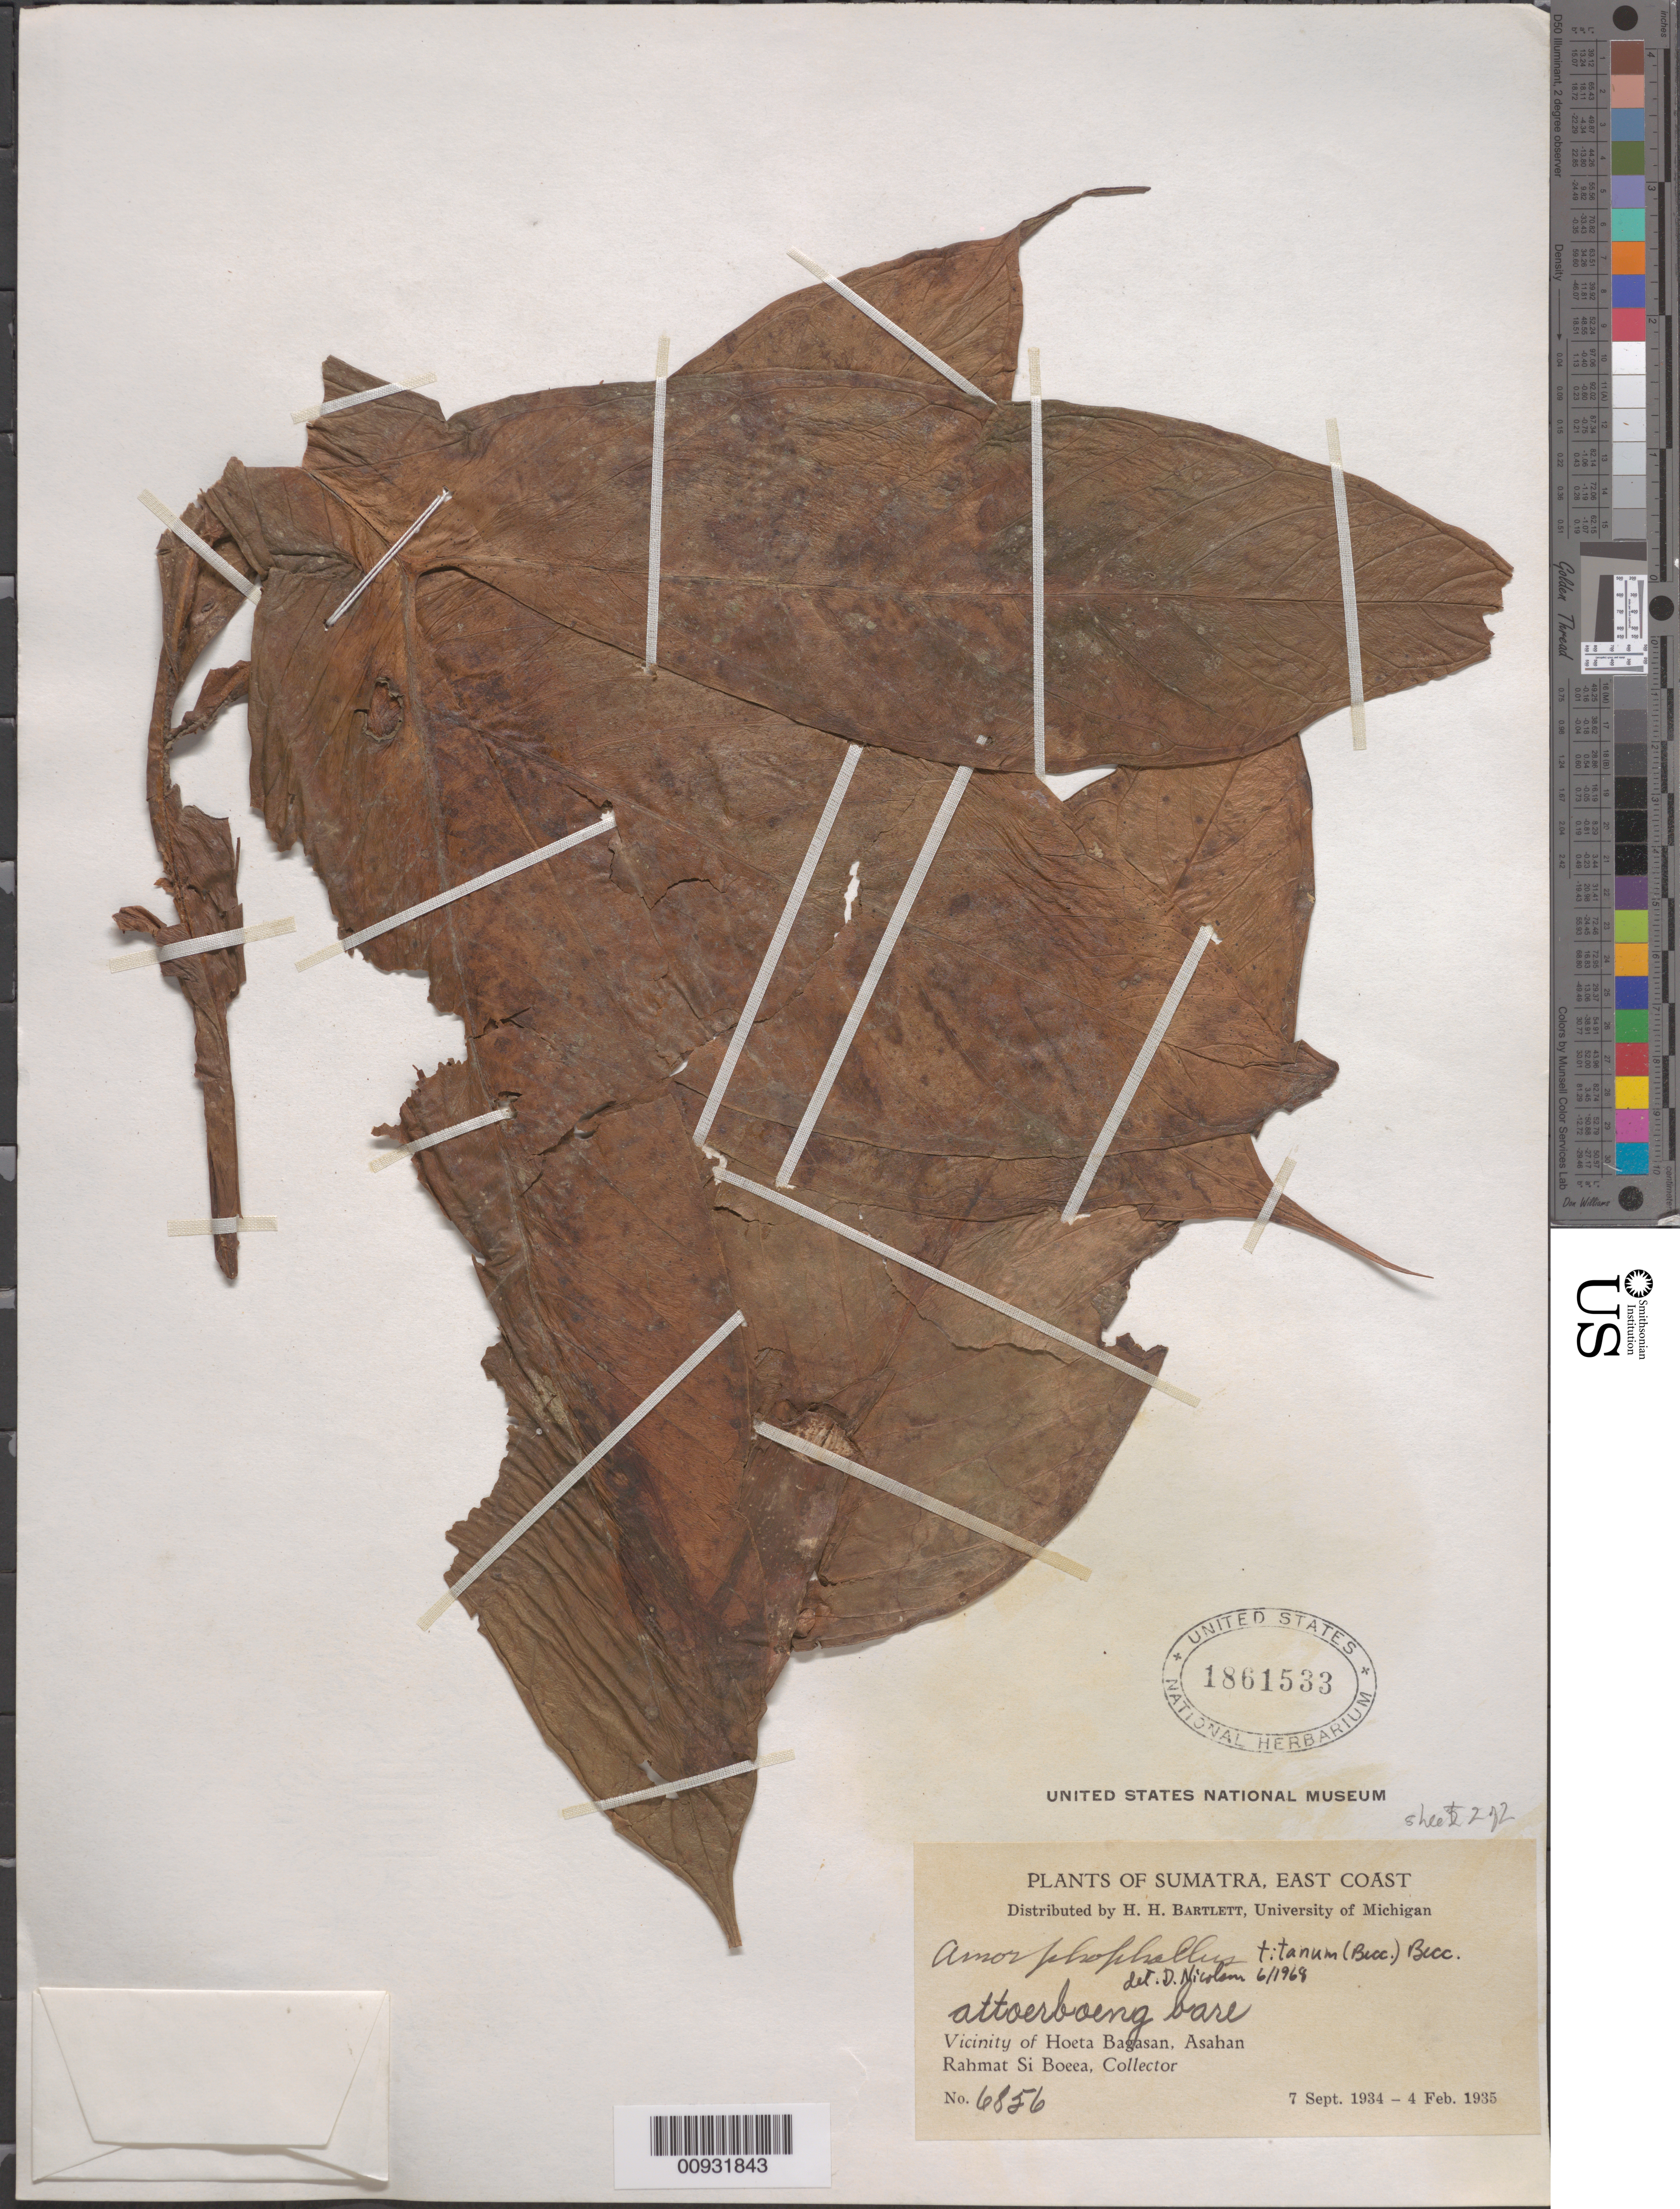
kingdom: Plantae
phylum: Tracheophyta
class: Liliopsida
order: Alismatales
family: Araceae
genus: Amorphophallus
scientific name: Amorphophallus titanum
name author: Becc.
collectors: Rahmat Si Boeea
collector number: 6856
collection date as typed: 07 Sep 1934 to 04 Feb 1935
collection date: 1934-09-07/1935-02-04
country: Indonesia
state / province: Sumatra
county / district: Aceh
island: Sumatra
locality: Asahan, Hoeta Bagasan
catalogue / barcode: US 1861533